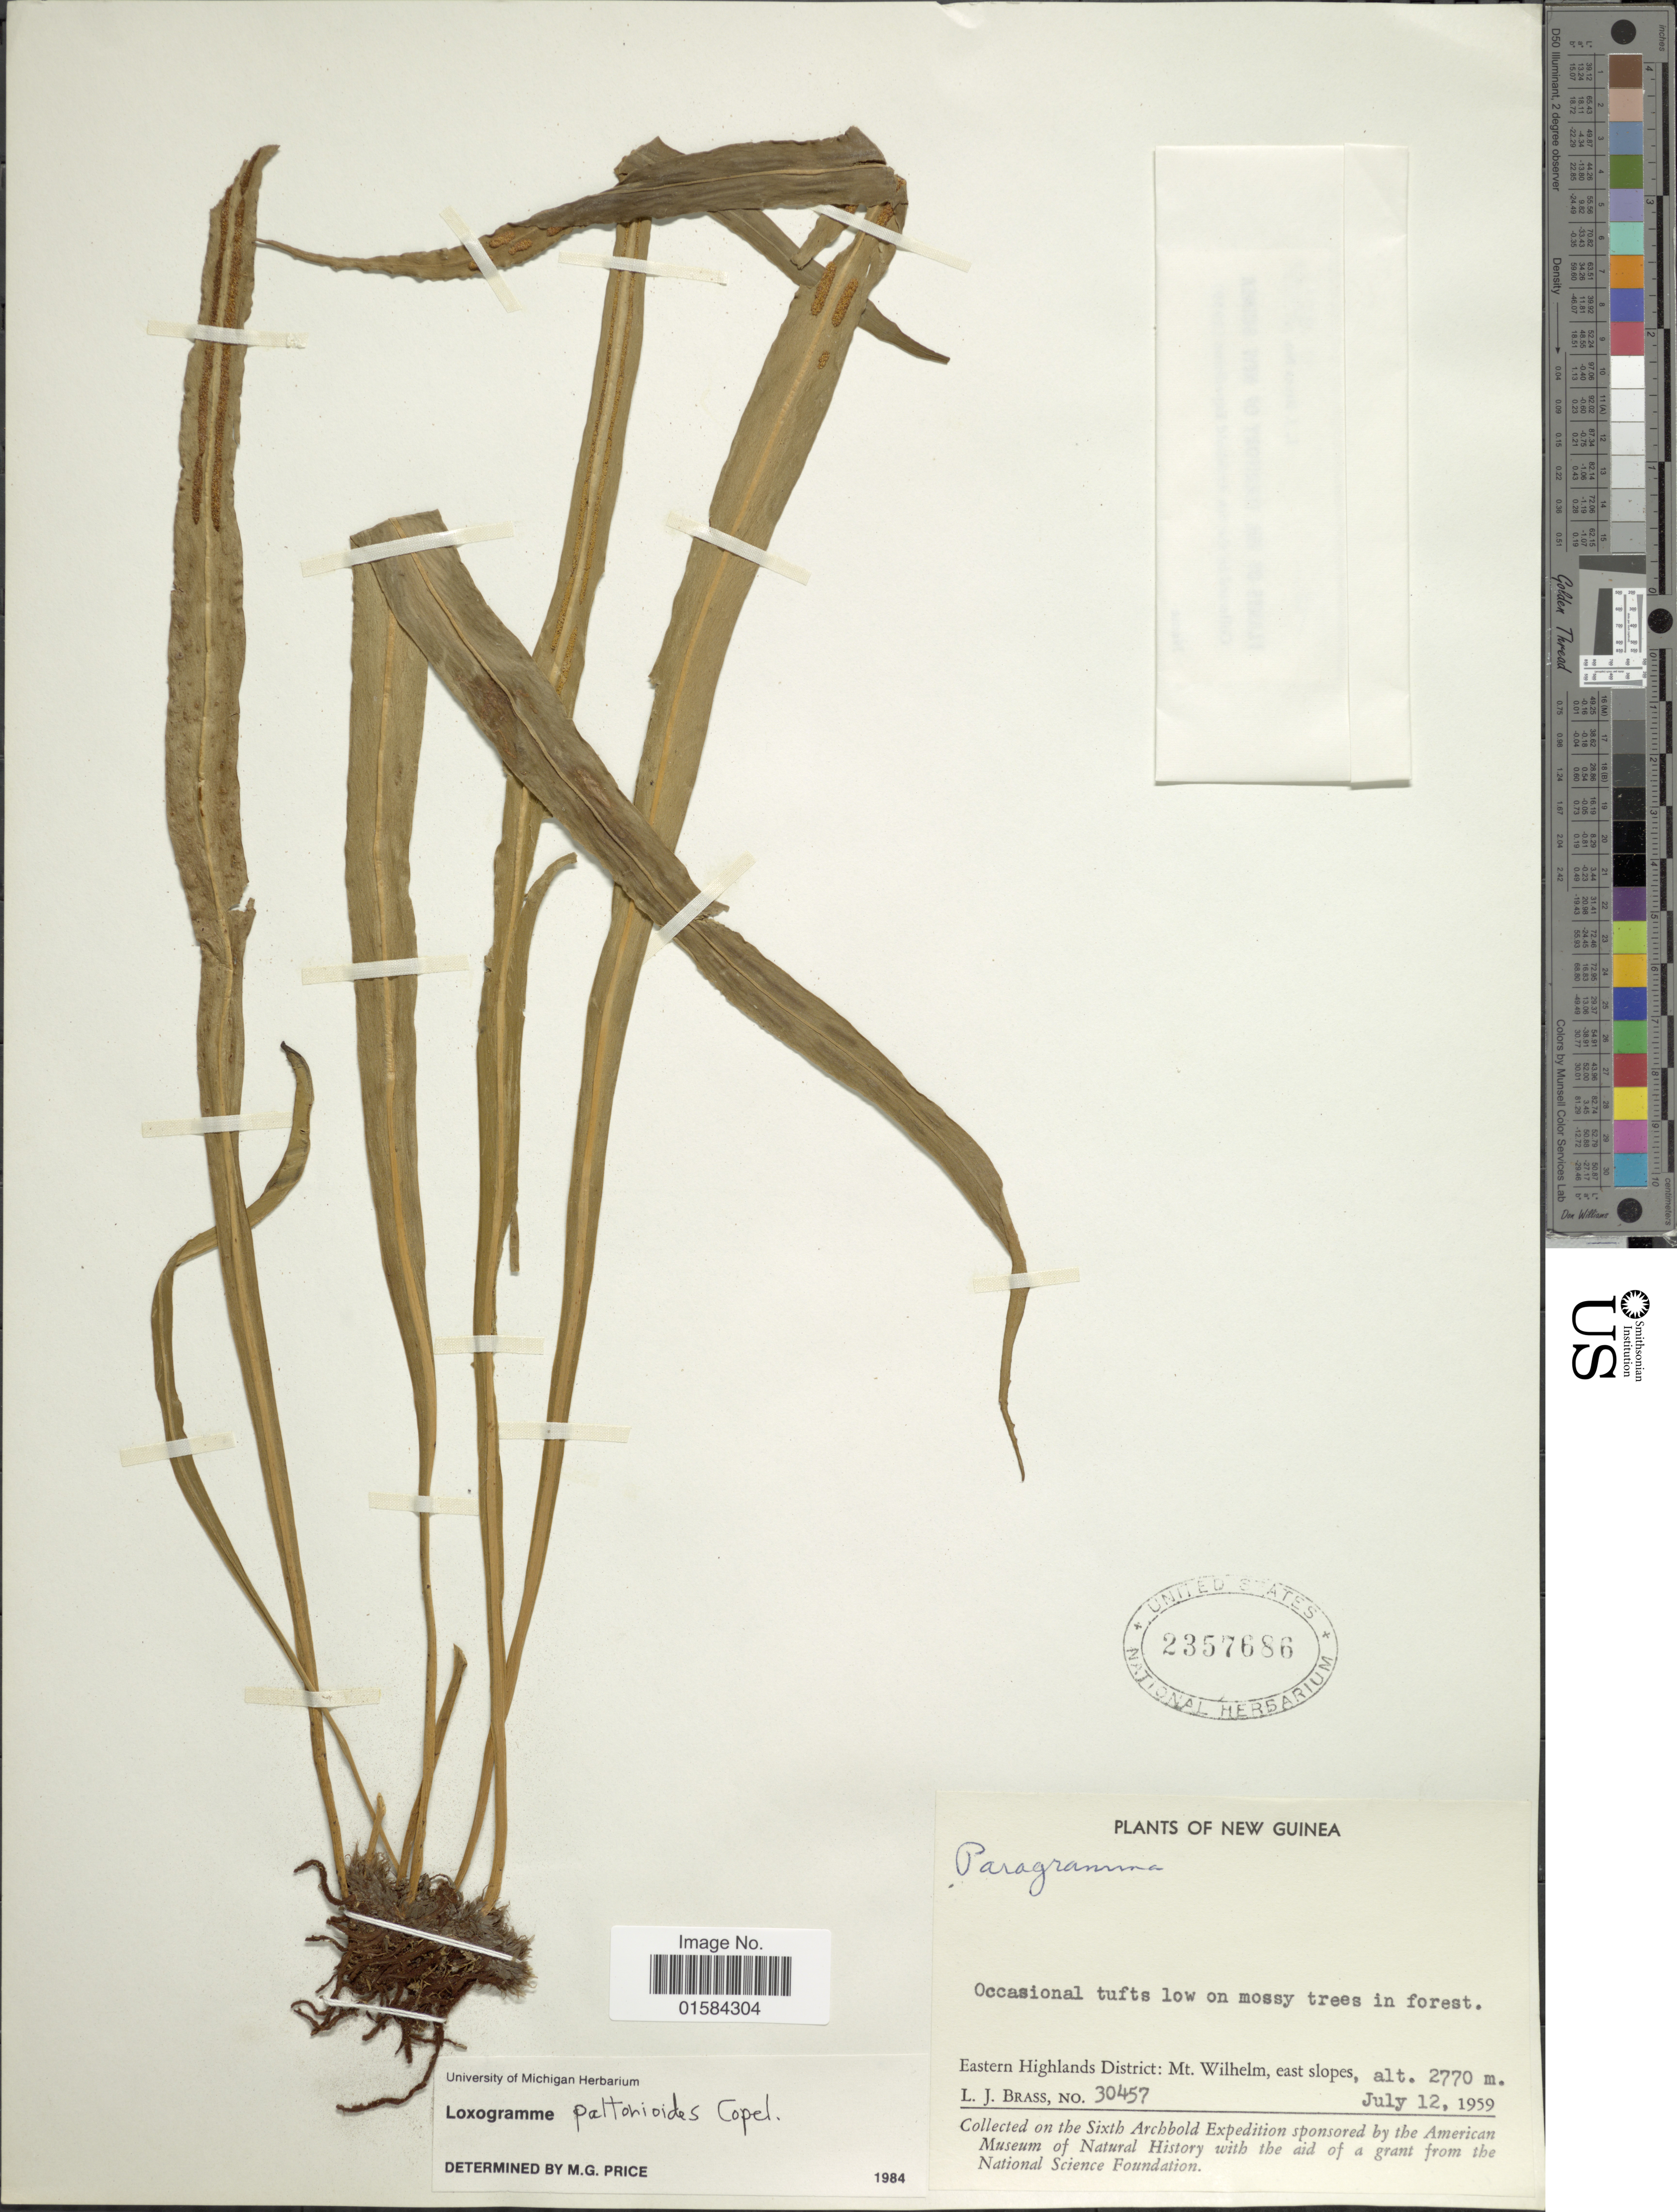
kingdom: Plantae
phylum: Tracheophyta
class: Polypodiopsida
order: Polypodiales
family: Polypodiaceae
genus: Loxogramme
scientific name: Loxogramme paltonioides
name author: Copel.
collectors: L. J. Brass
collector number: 30457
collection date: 1959-07-12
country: Papua New Guinea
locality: New Guinea, Eastern Highlands District: Mt. Wilhelm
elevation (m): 2770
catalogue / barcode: US 2357686